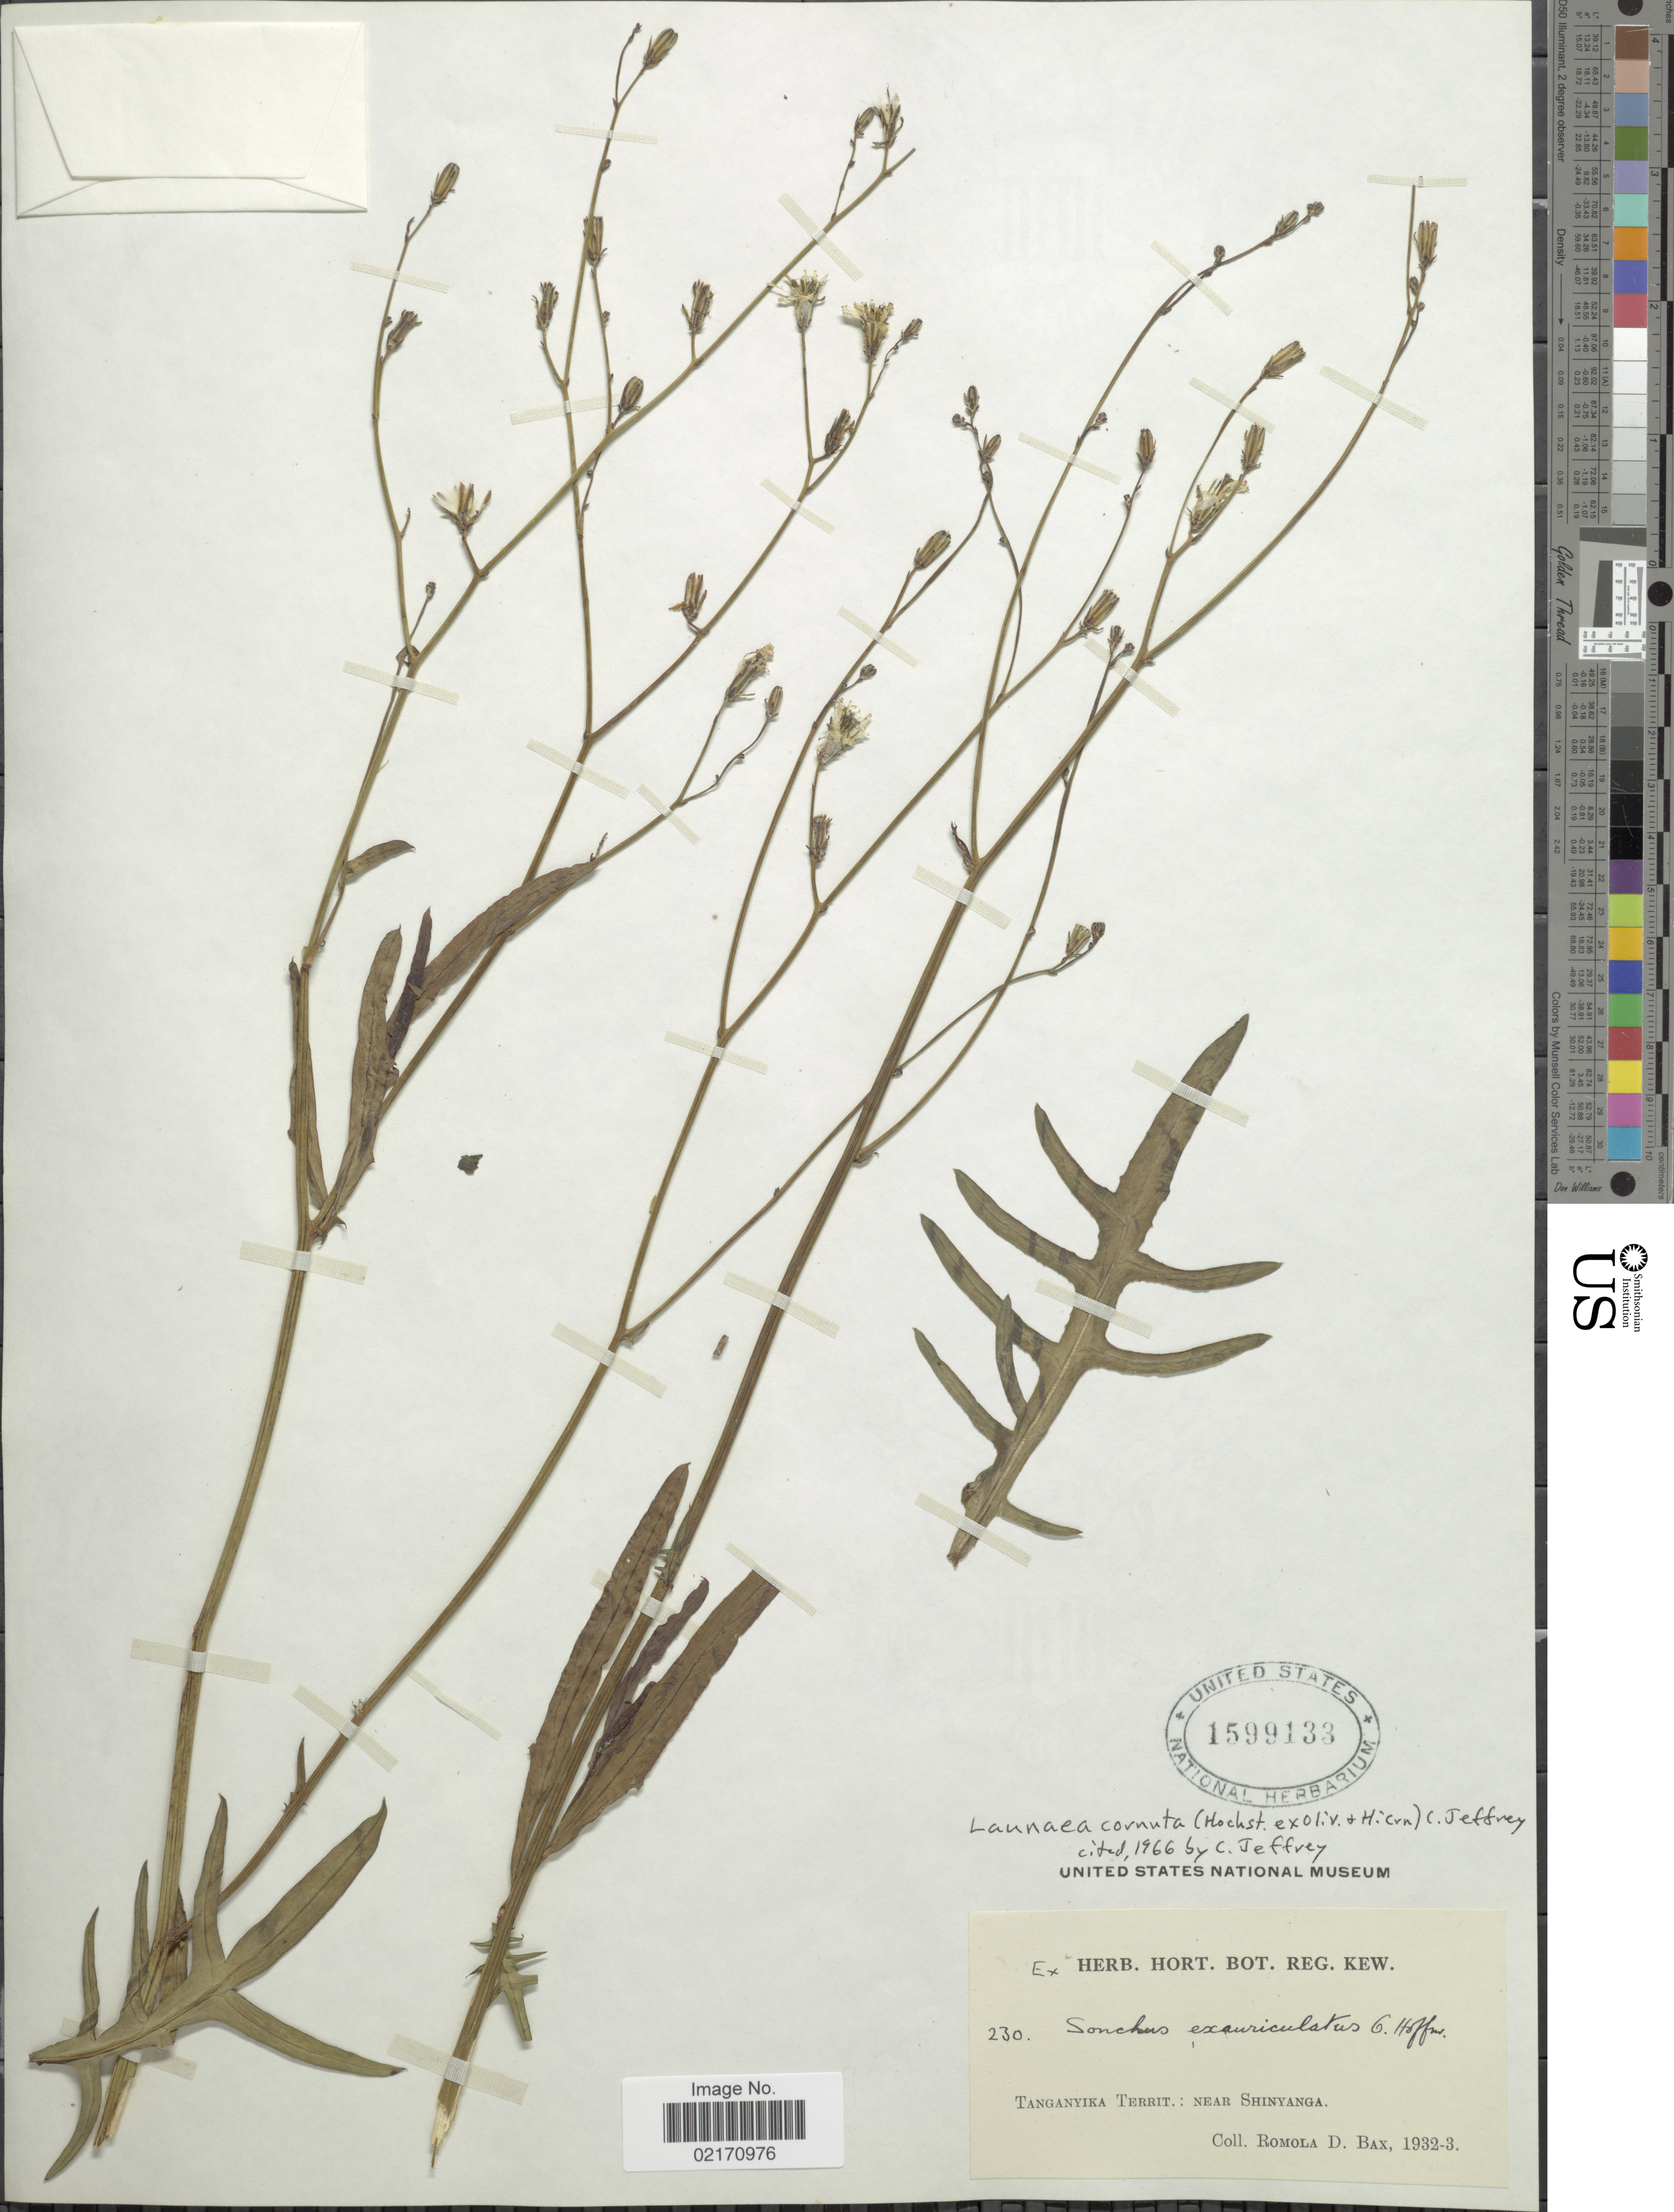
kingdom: Plantae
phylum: Tracheophyta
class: Magnoliopsida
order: Asterales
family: Asteraceae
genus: Launaea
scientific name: Launaea cornuta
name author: (Hochst. ex Oliv. & Hiern) C. Jeffrey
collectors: R. Bax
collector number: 230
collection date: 1932/1933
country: Tanzania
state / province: Shinyanga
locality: Tanganyika Territ., near Shinyanga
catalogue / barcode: US 1599133